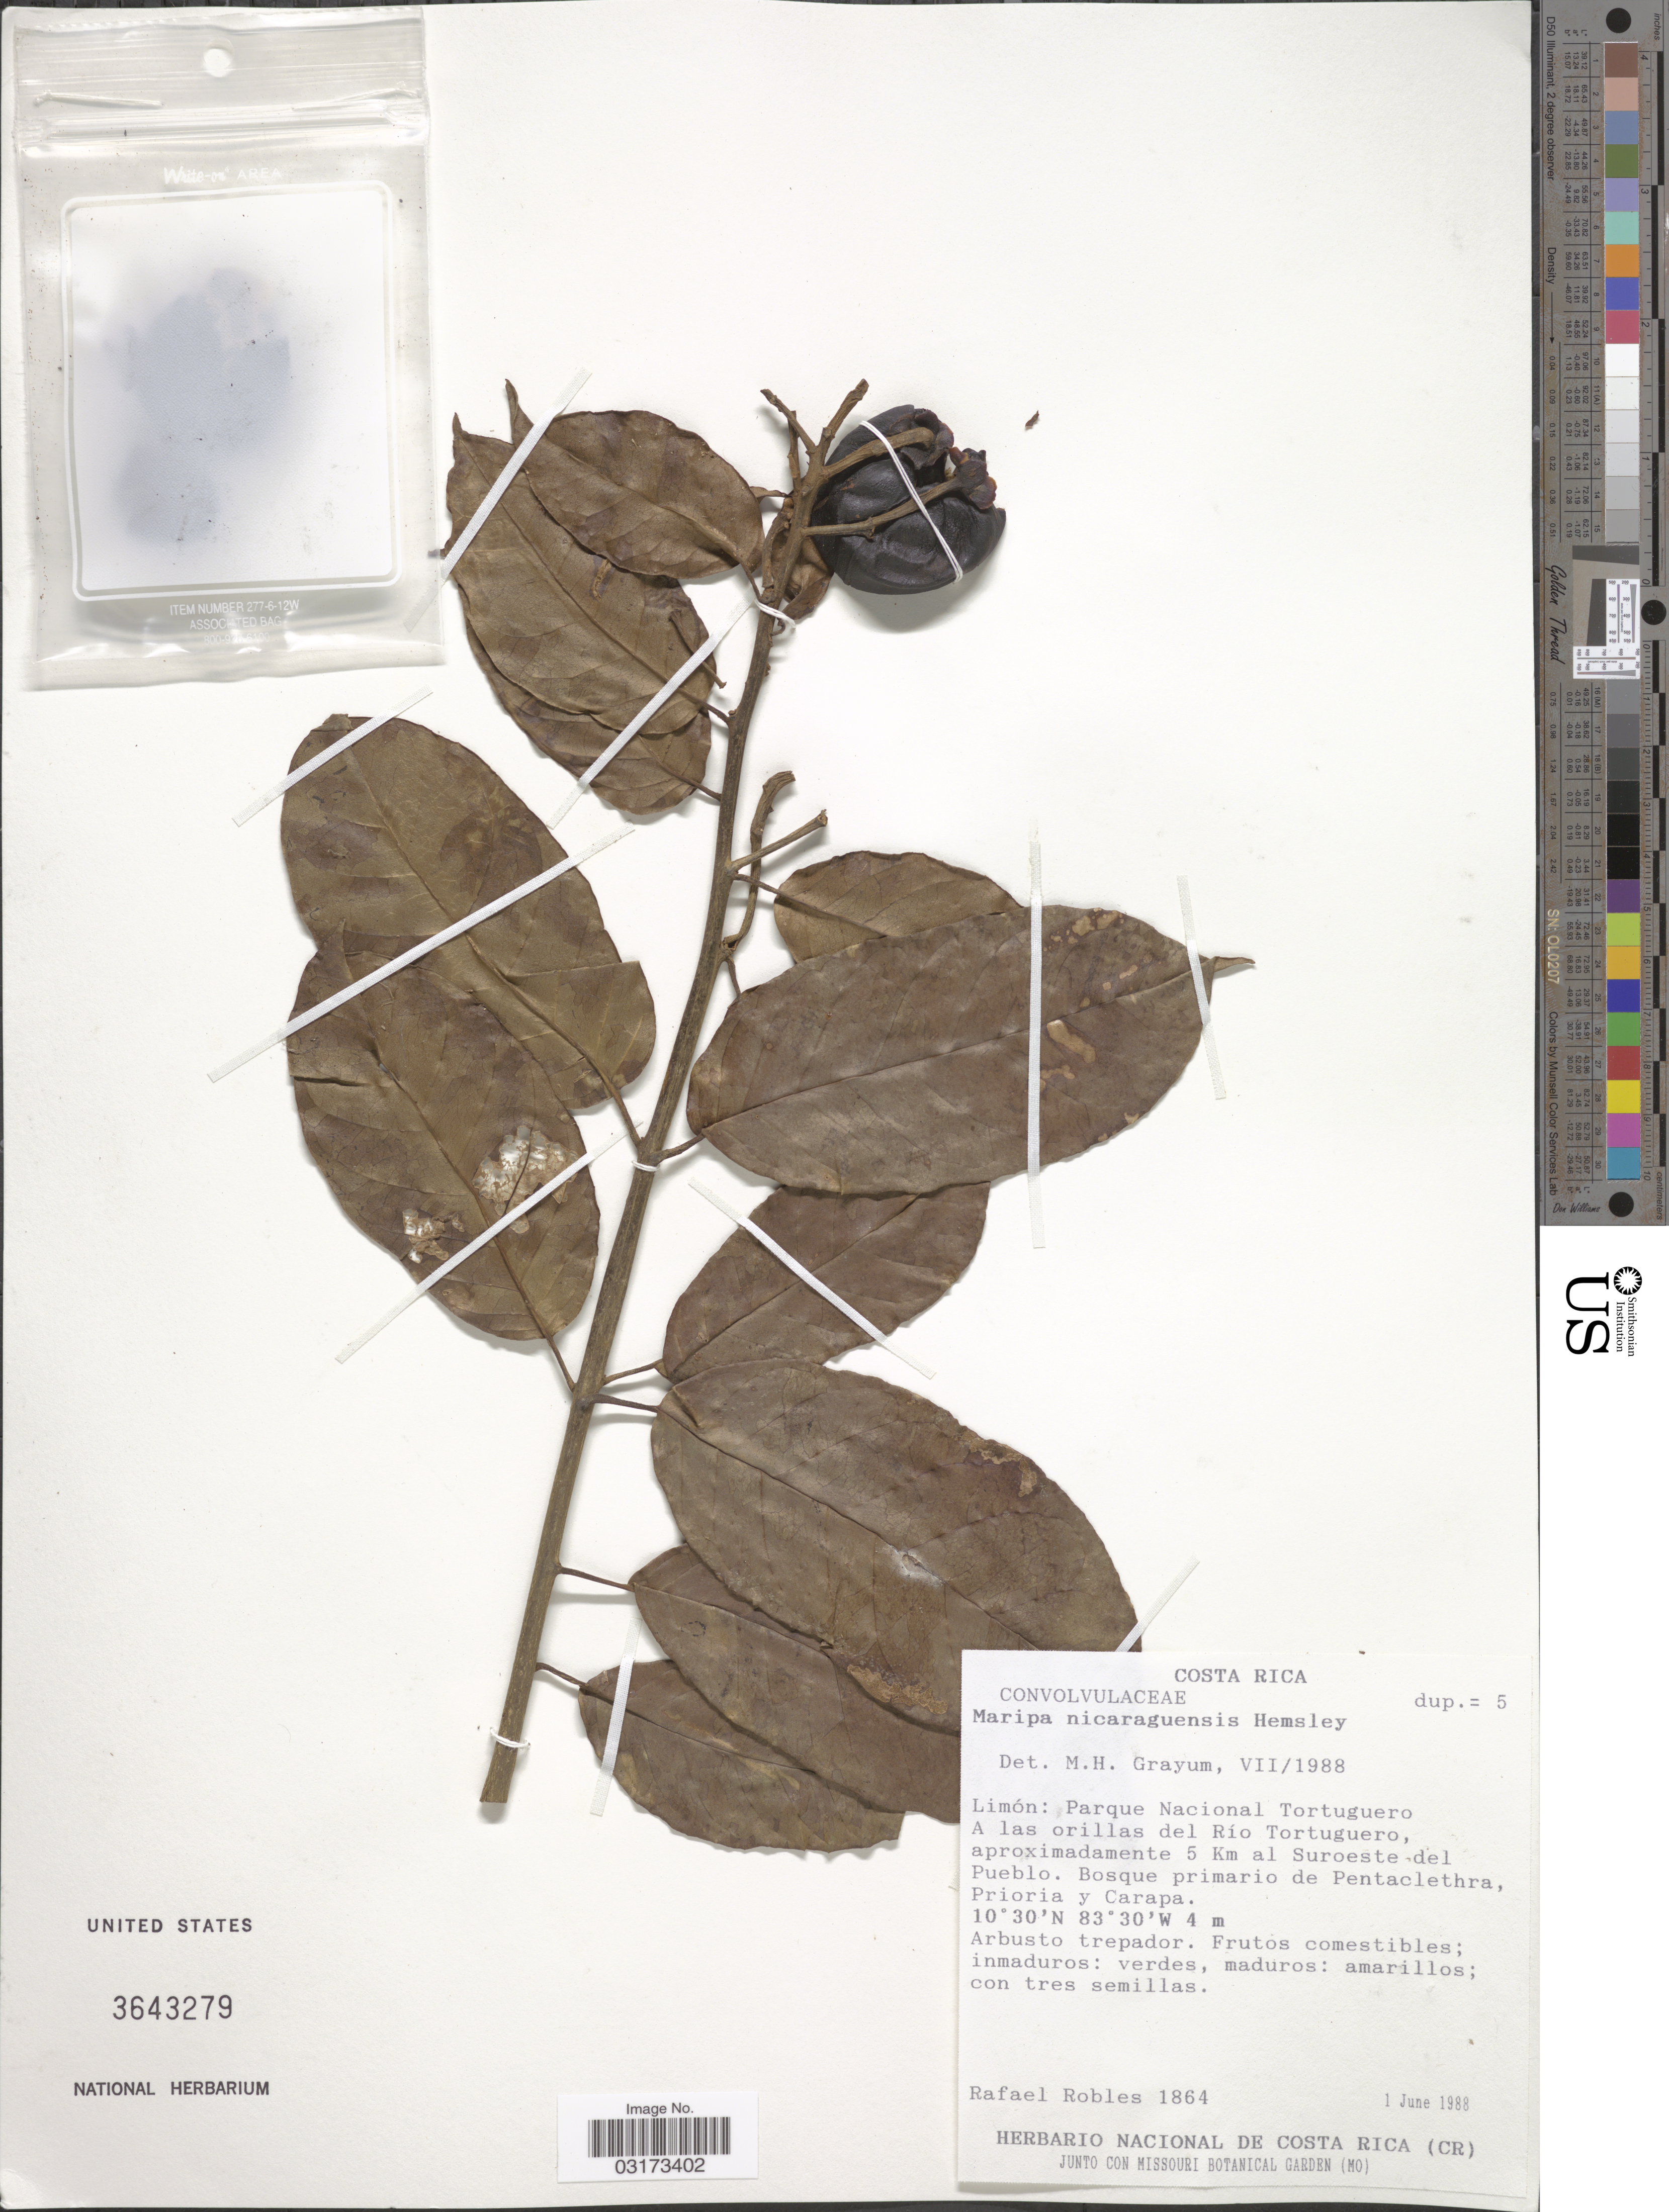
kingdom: Plantae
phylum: Tracheophyta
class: Magnoliopsida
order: Solanales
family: Convolvulaceae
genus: Maripa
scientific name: Maripa nicaraguensis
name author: Hemsl.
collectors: R. Robles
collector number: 1864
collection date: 1988-06-01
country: Costa Rica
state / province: Limón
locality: Parque Nacional Tortuguero. A las orillas del Río Tortuguero, aproximadamento 5 Km al Suroeste del Pueblo.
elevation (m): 4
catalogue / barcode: US 3643279